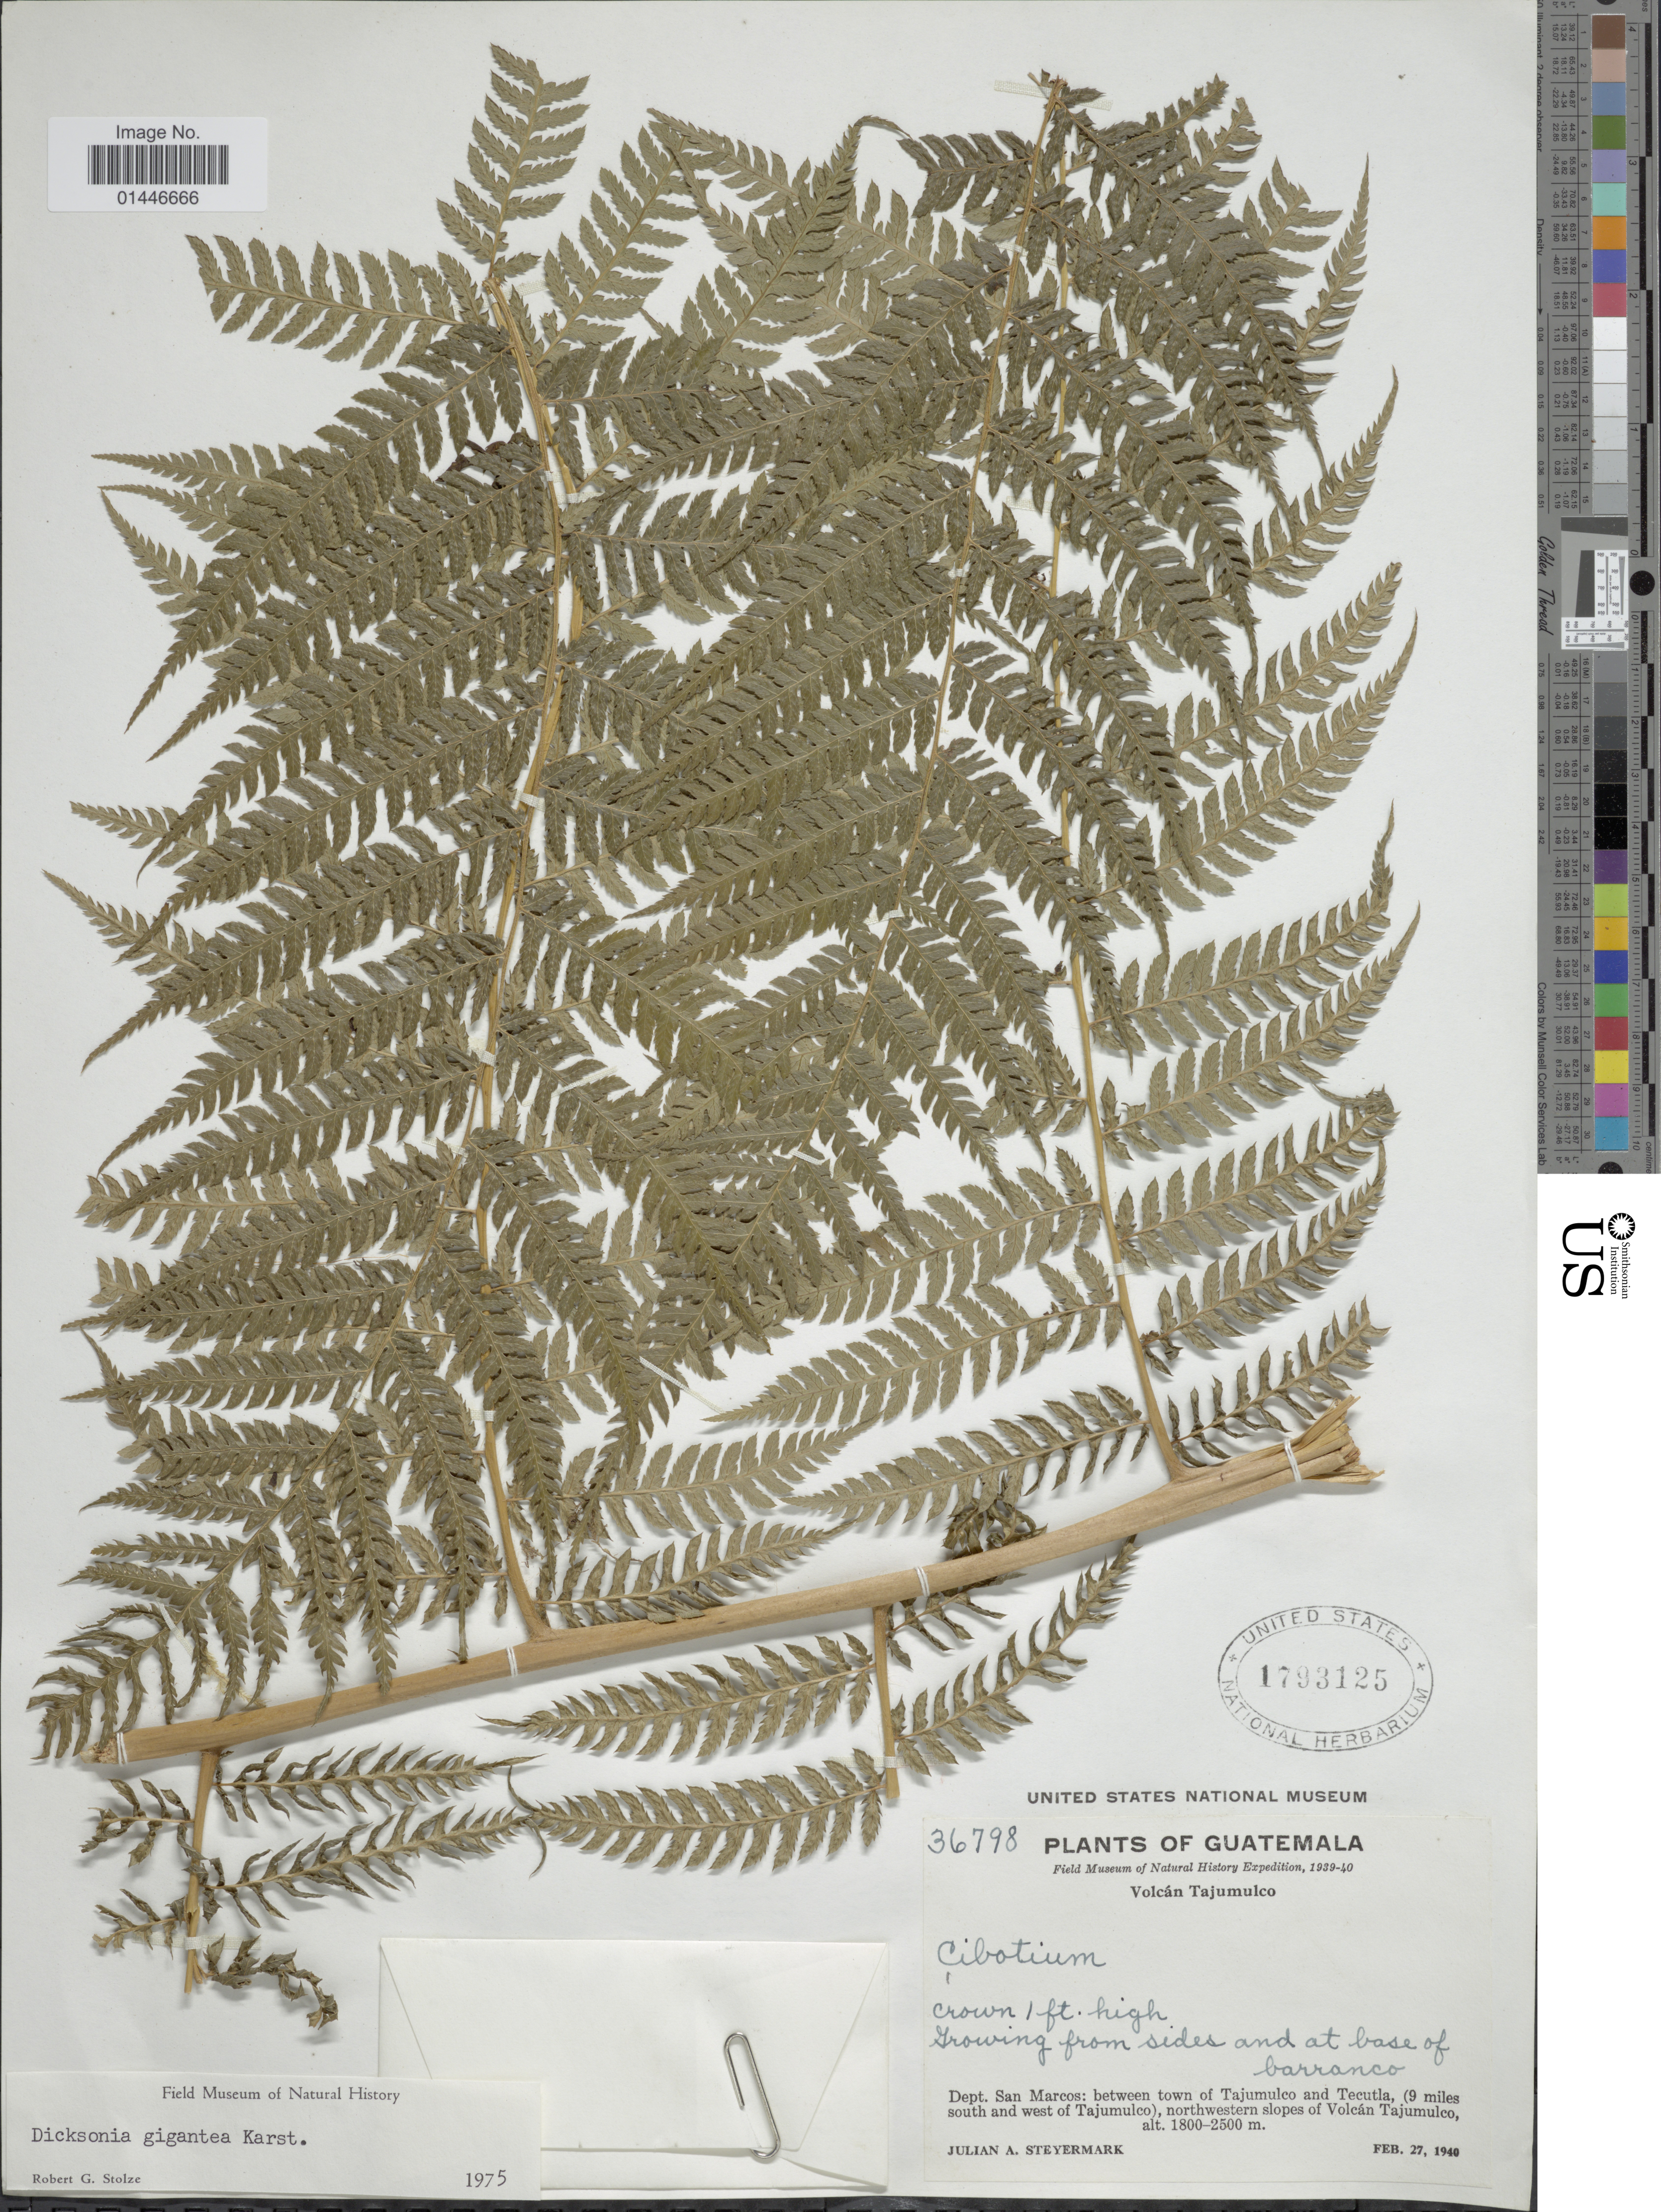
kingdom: Plantae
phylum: Tracheophyta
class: Polypodiopsida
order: Cyatheales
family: Dicksoniaceae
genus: Dicksonia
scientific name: Dicksonia gigantea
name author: H. Karst.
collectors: J. Steyermark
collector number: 36798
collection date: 1940-02-27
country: Guatemala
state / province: San Marcos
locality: Volcan Tajumulco, Between town of Tajumulco and Tecutla (9 miles south and west of Tajumulco), northwestern slopes of Volcan Tajumulco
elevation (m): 1800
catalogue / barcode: US 1793125